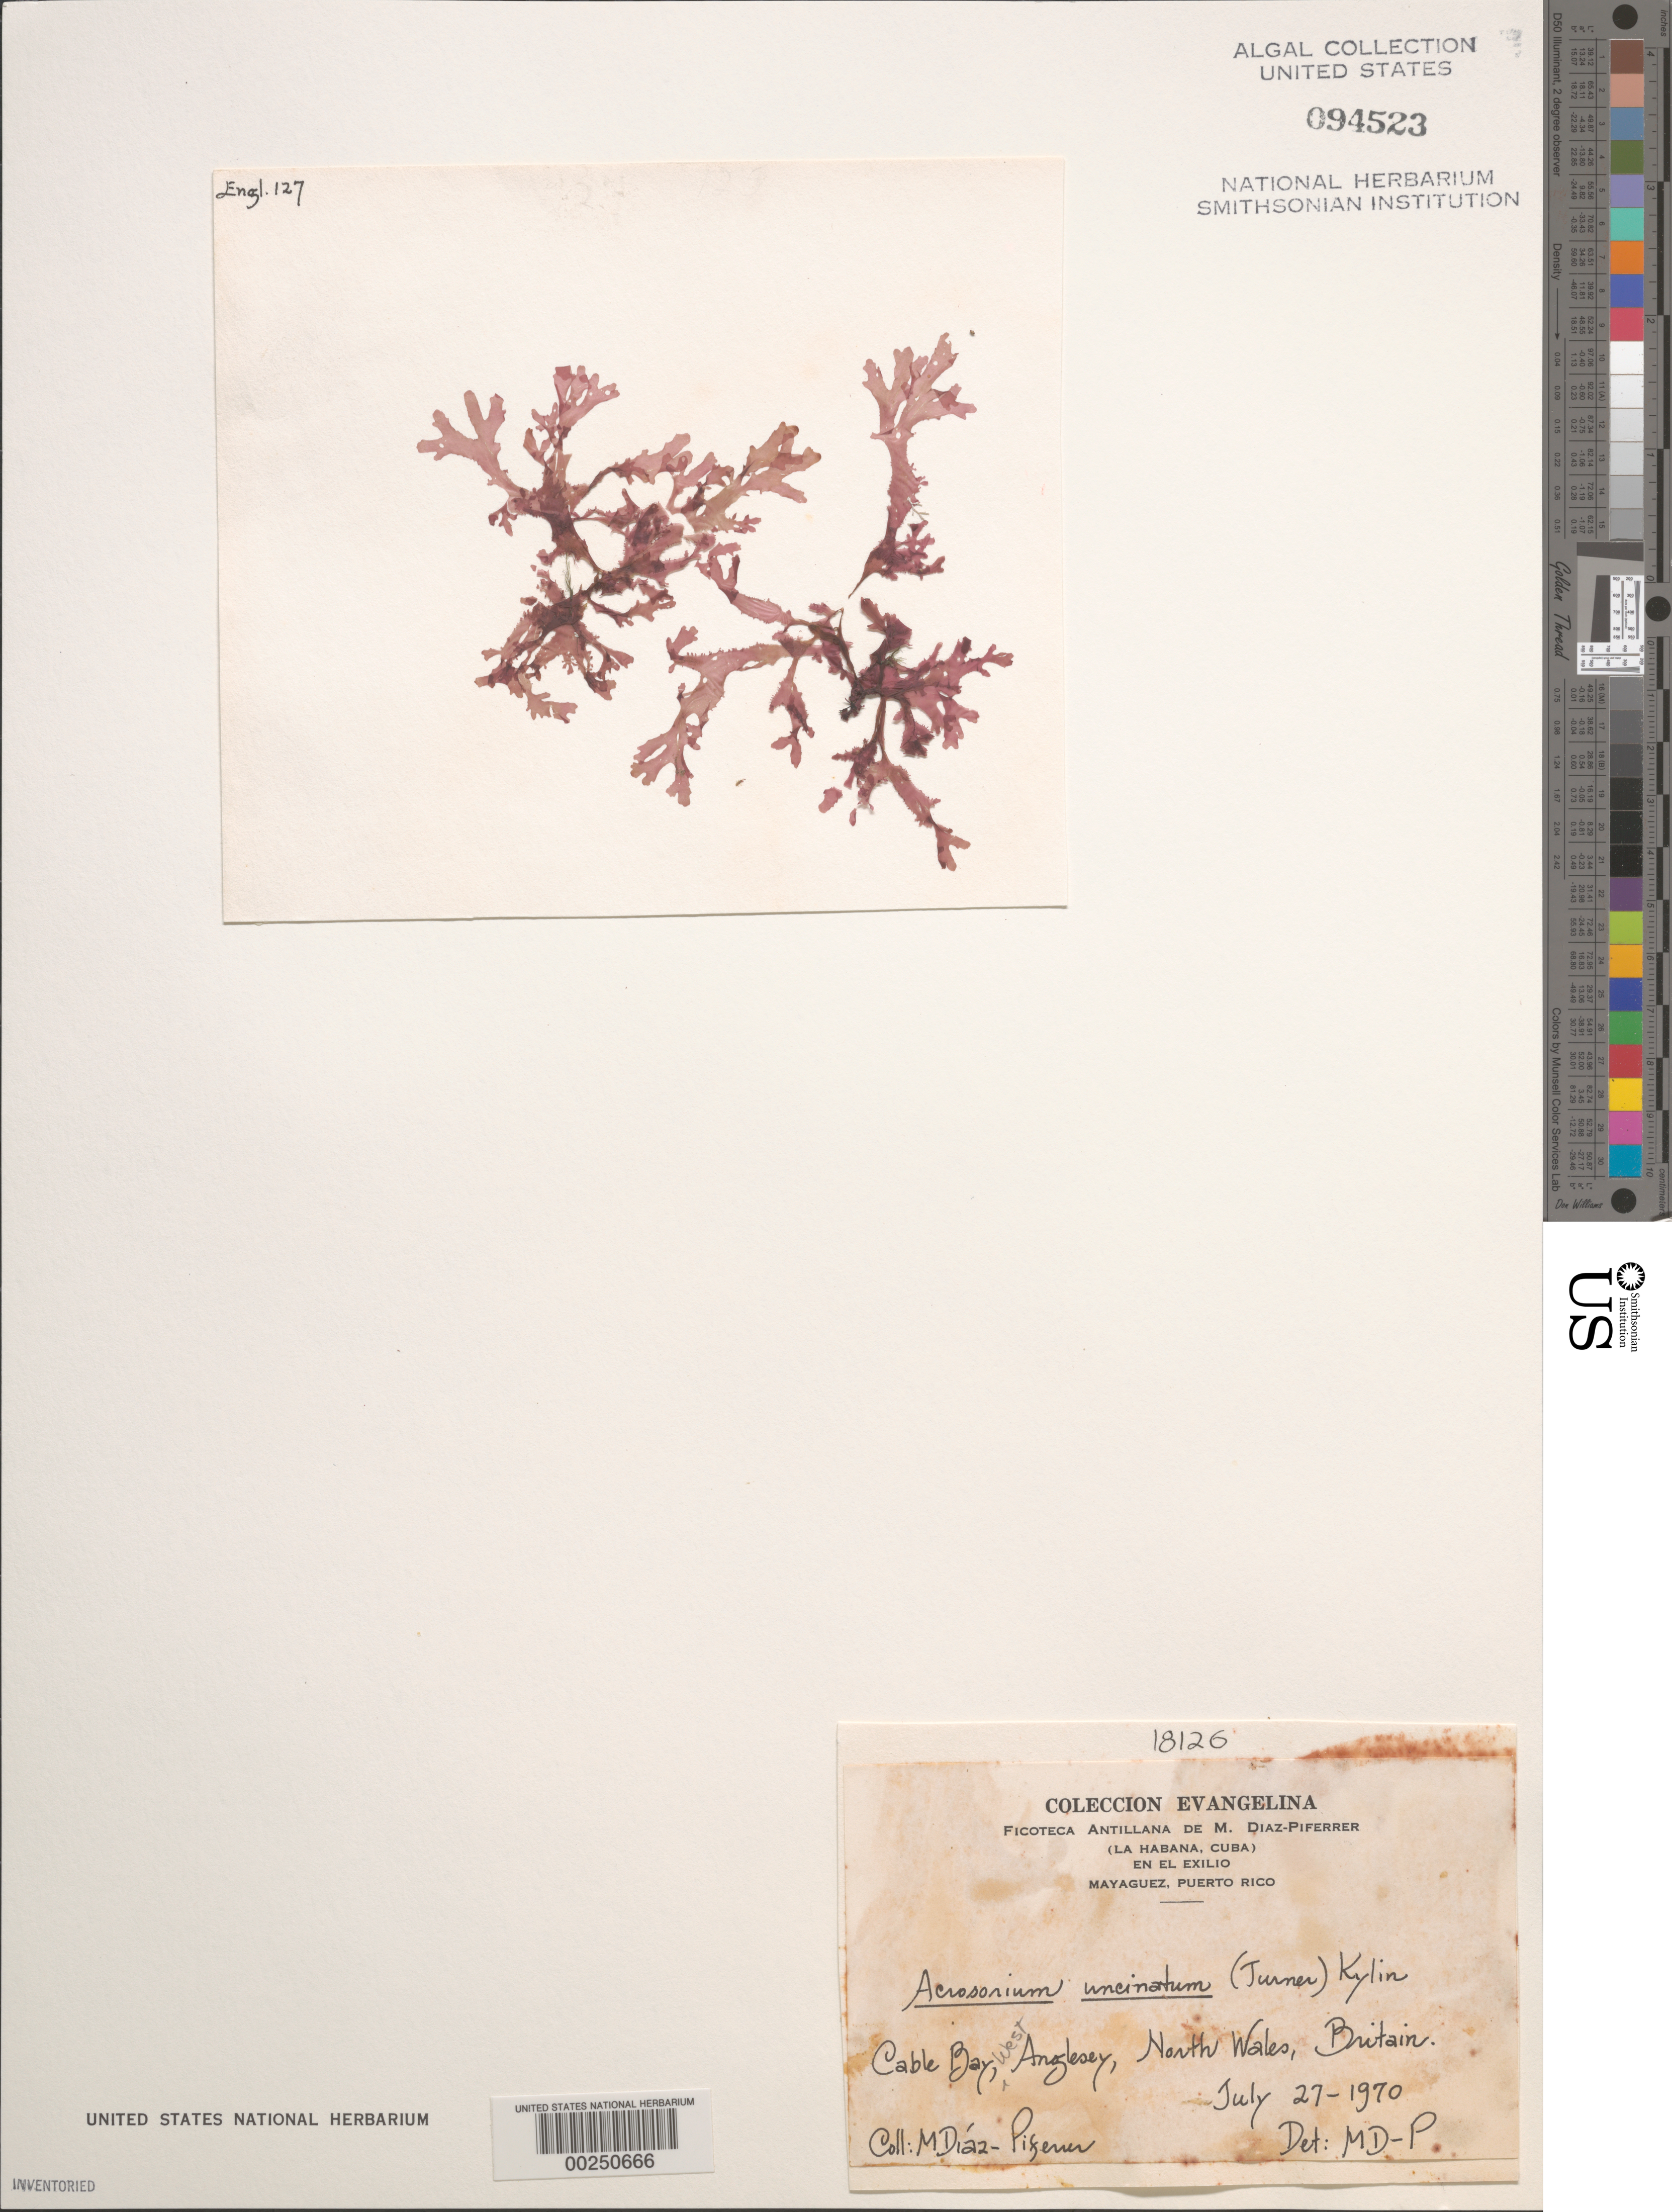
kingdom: Plantae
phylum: Rhodophyta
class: Florideophyceae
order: Ceramiales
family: Delesseriaceae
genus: Cryptopleura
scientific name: Cryptopleura ramosa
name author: (Huds.) L.M. Newton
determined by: Algae name updating Project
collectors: M. Diaz-Piferrer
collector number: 18126 & ENGL. 127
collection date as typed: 27 Jul 1970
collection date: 1970-07-27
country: United Kingdom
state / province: Wales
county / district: Gwynedd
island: Anglesey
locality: Cable Bay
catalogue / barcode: US 94523